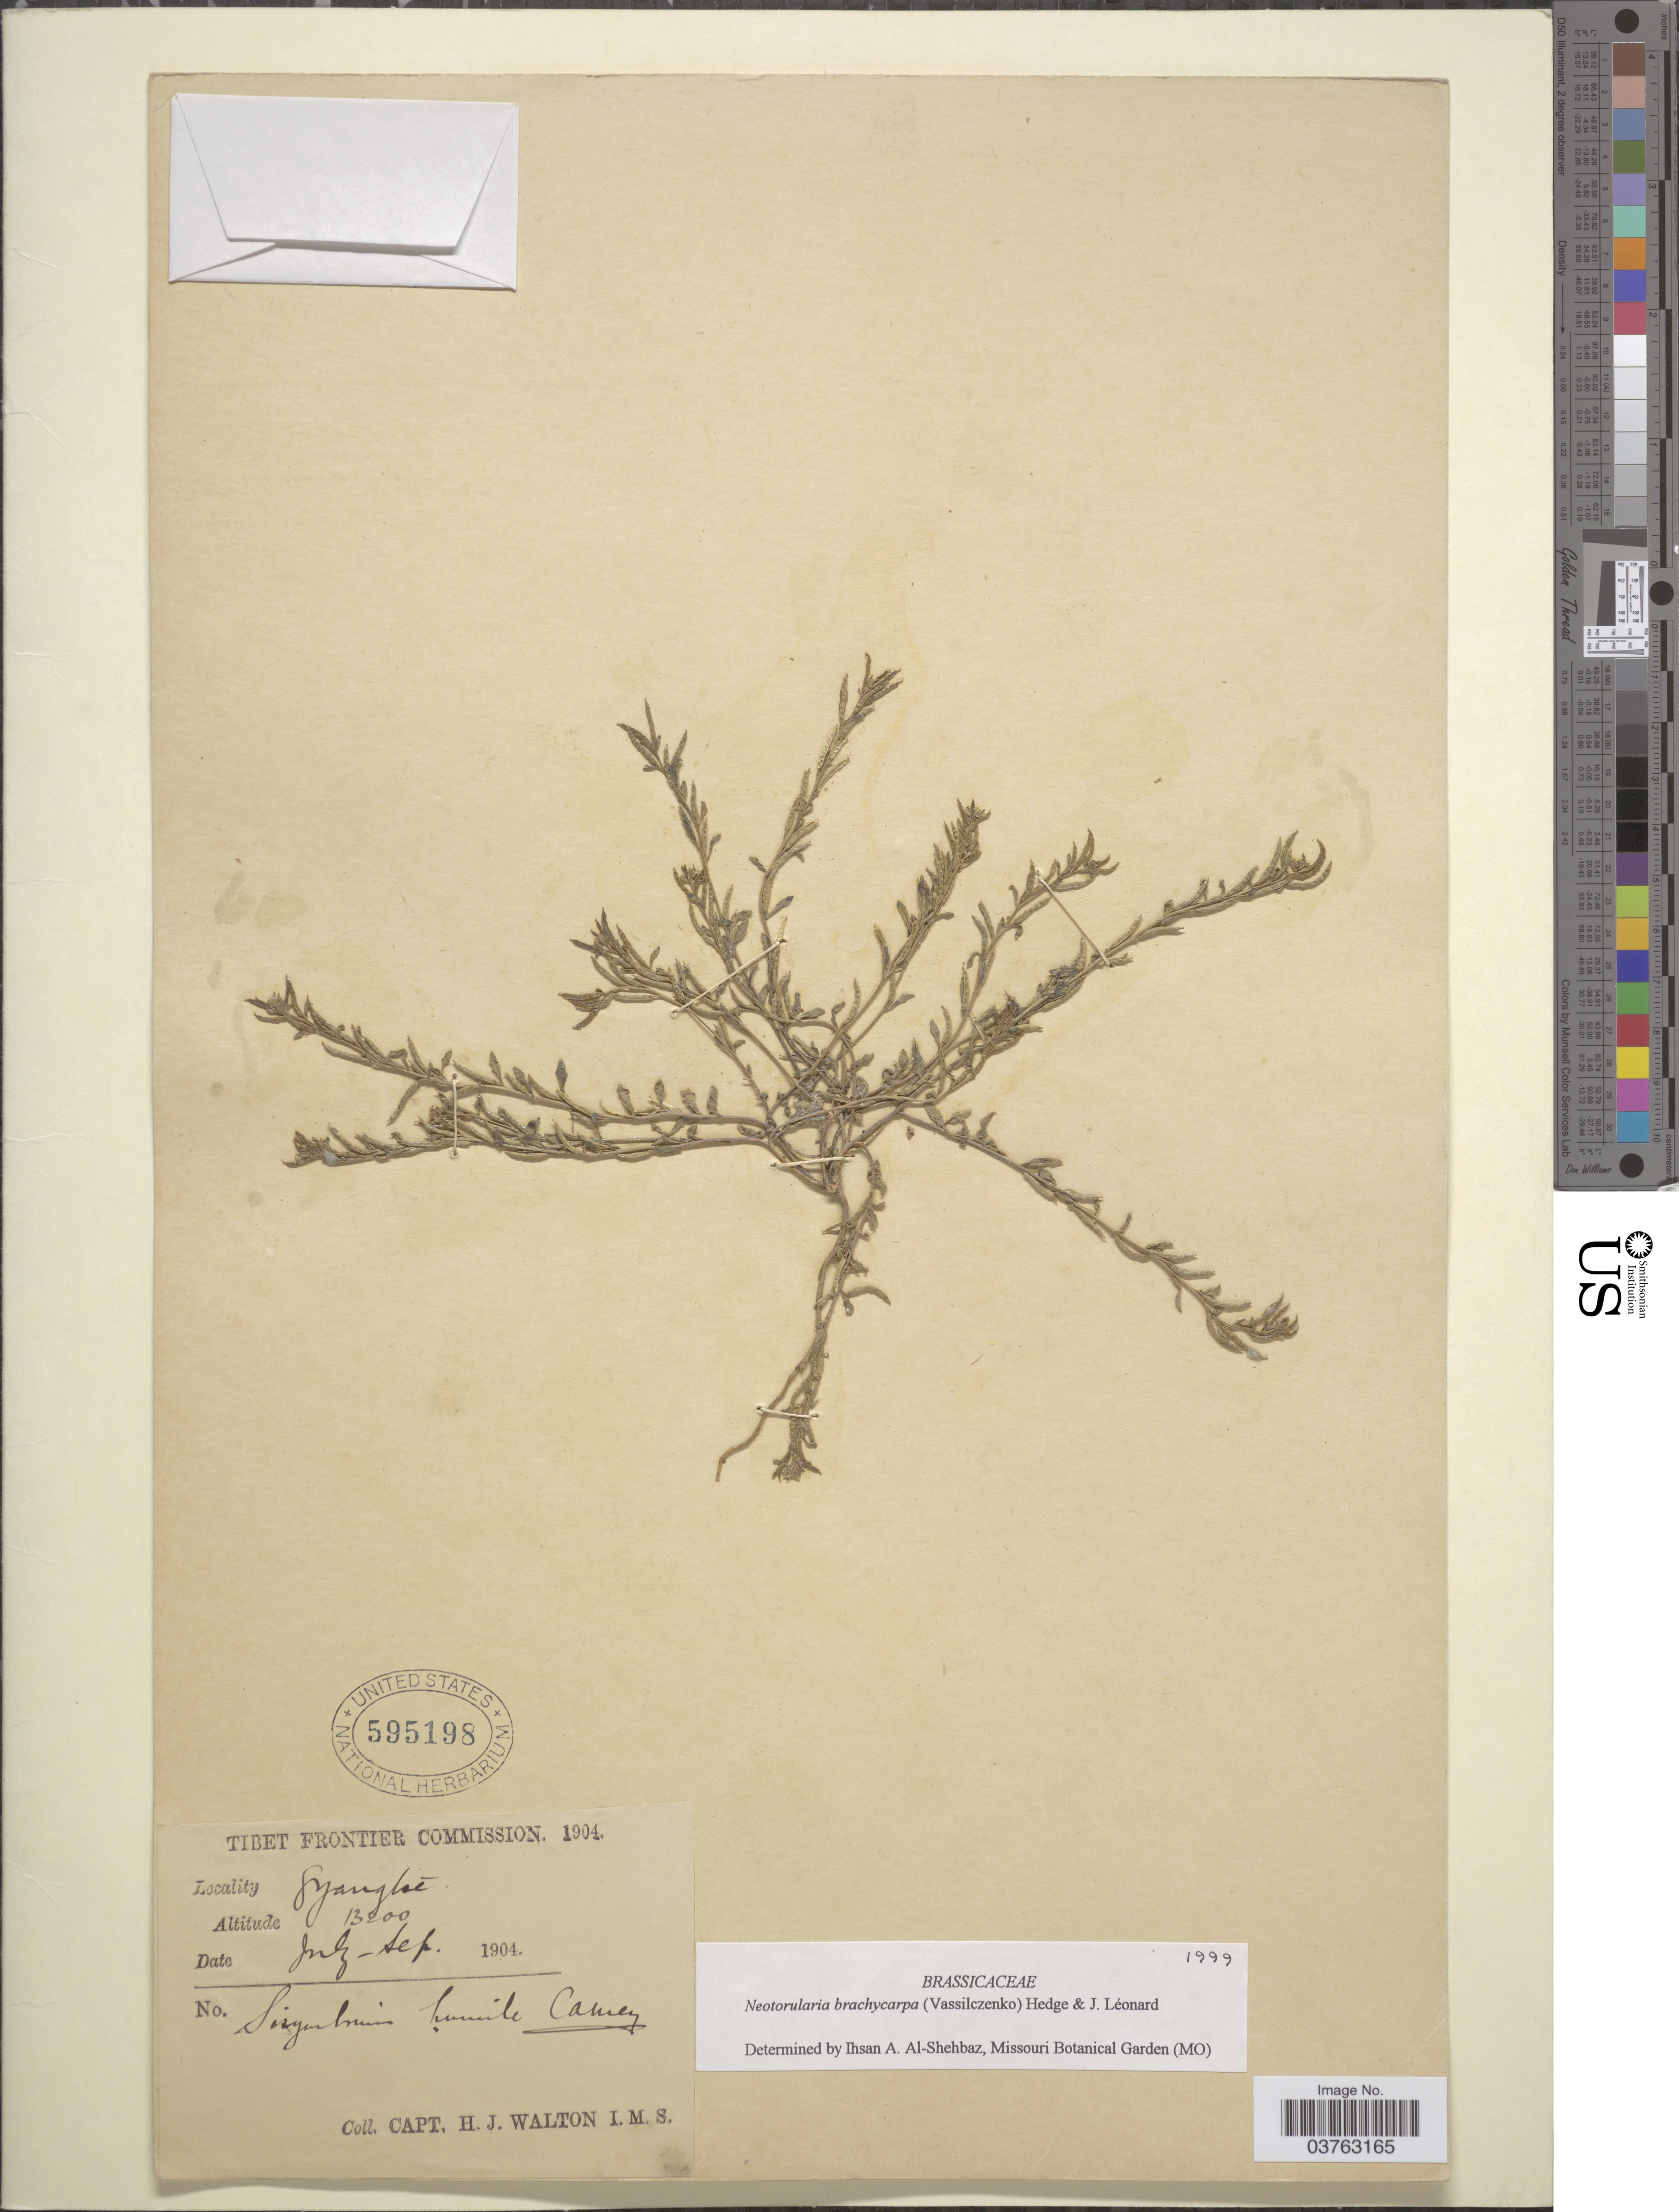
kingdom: Plantae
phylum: Tracheophyta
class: Magnoliopsida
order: Brassicales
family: Brassicaceae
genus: Neotorularia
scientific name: Neotorularia brachycarpa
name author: (Vassilcz.) Hedge & J. Léonard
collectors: H. Walton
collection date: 1904-07/1904-09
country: China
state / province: Xizang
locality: Gyangtse.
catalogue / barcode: US 595198